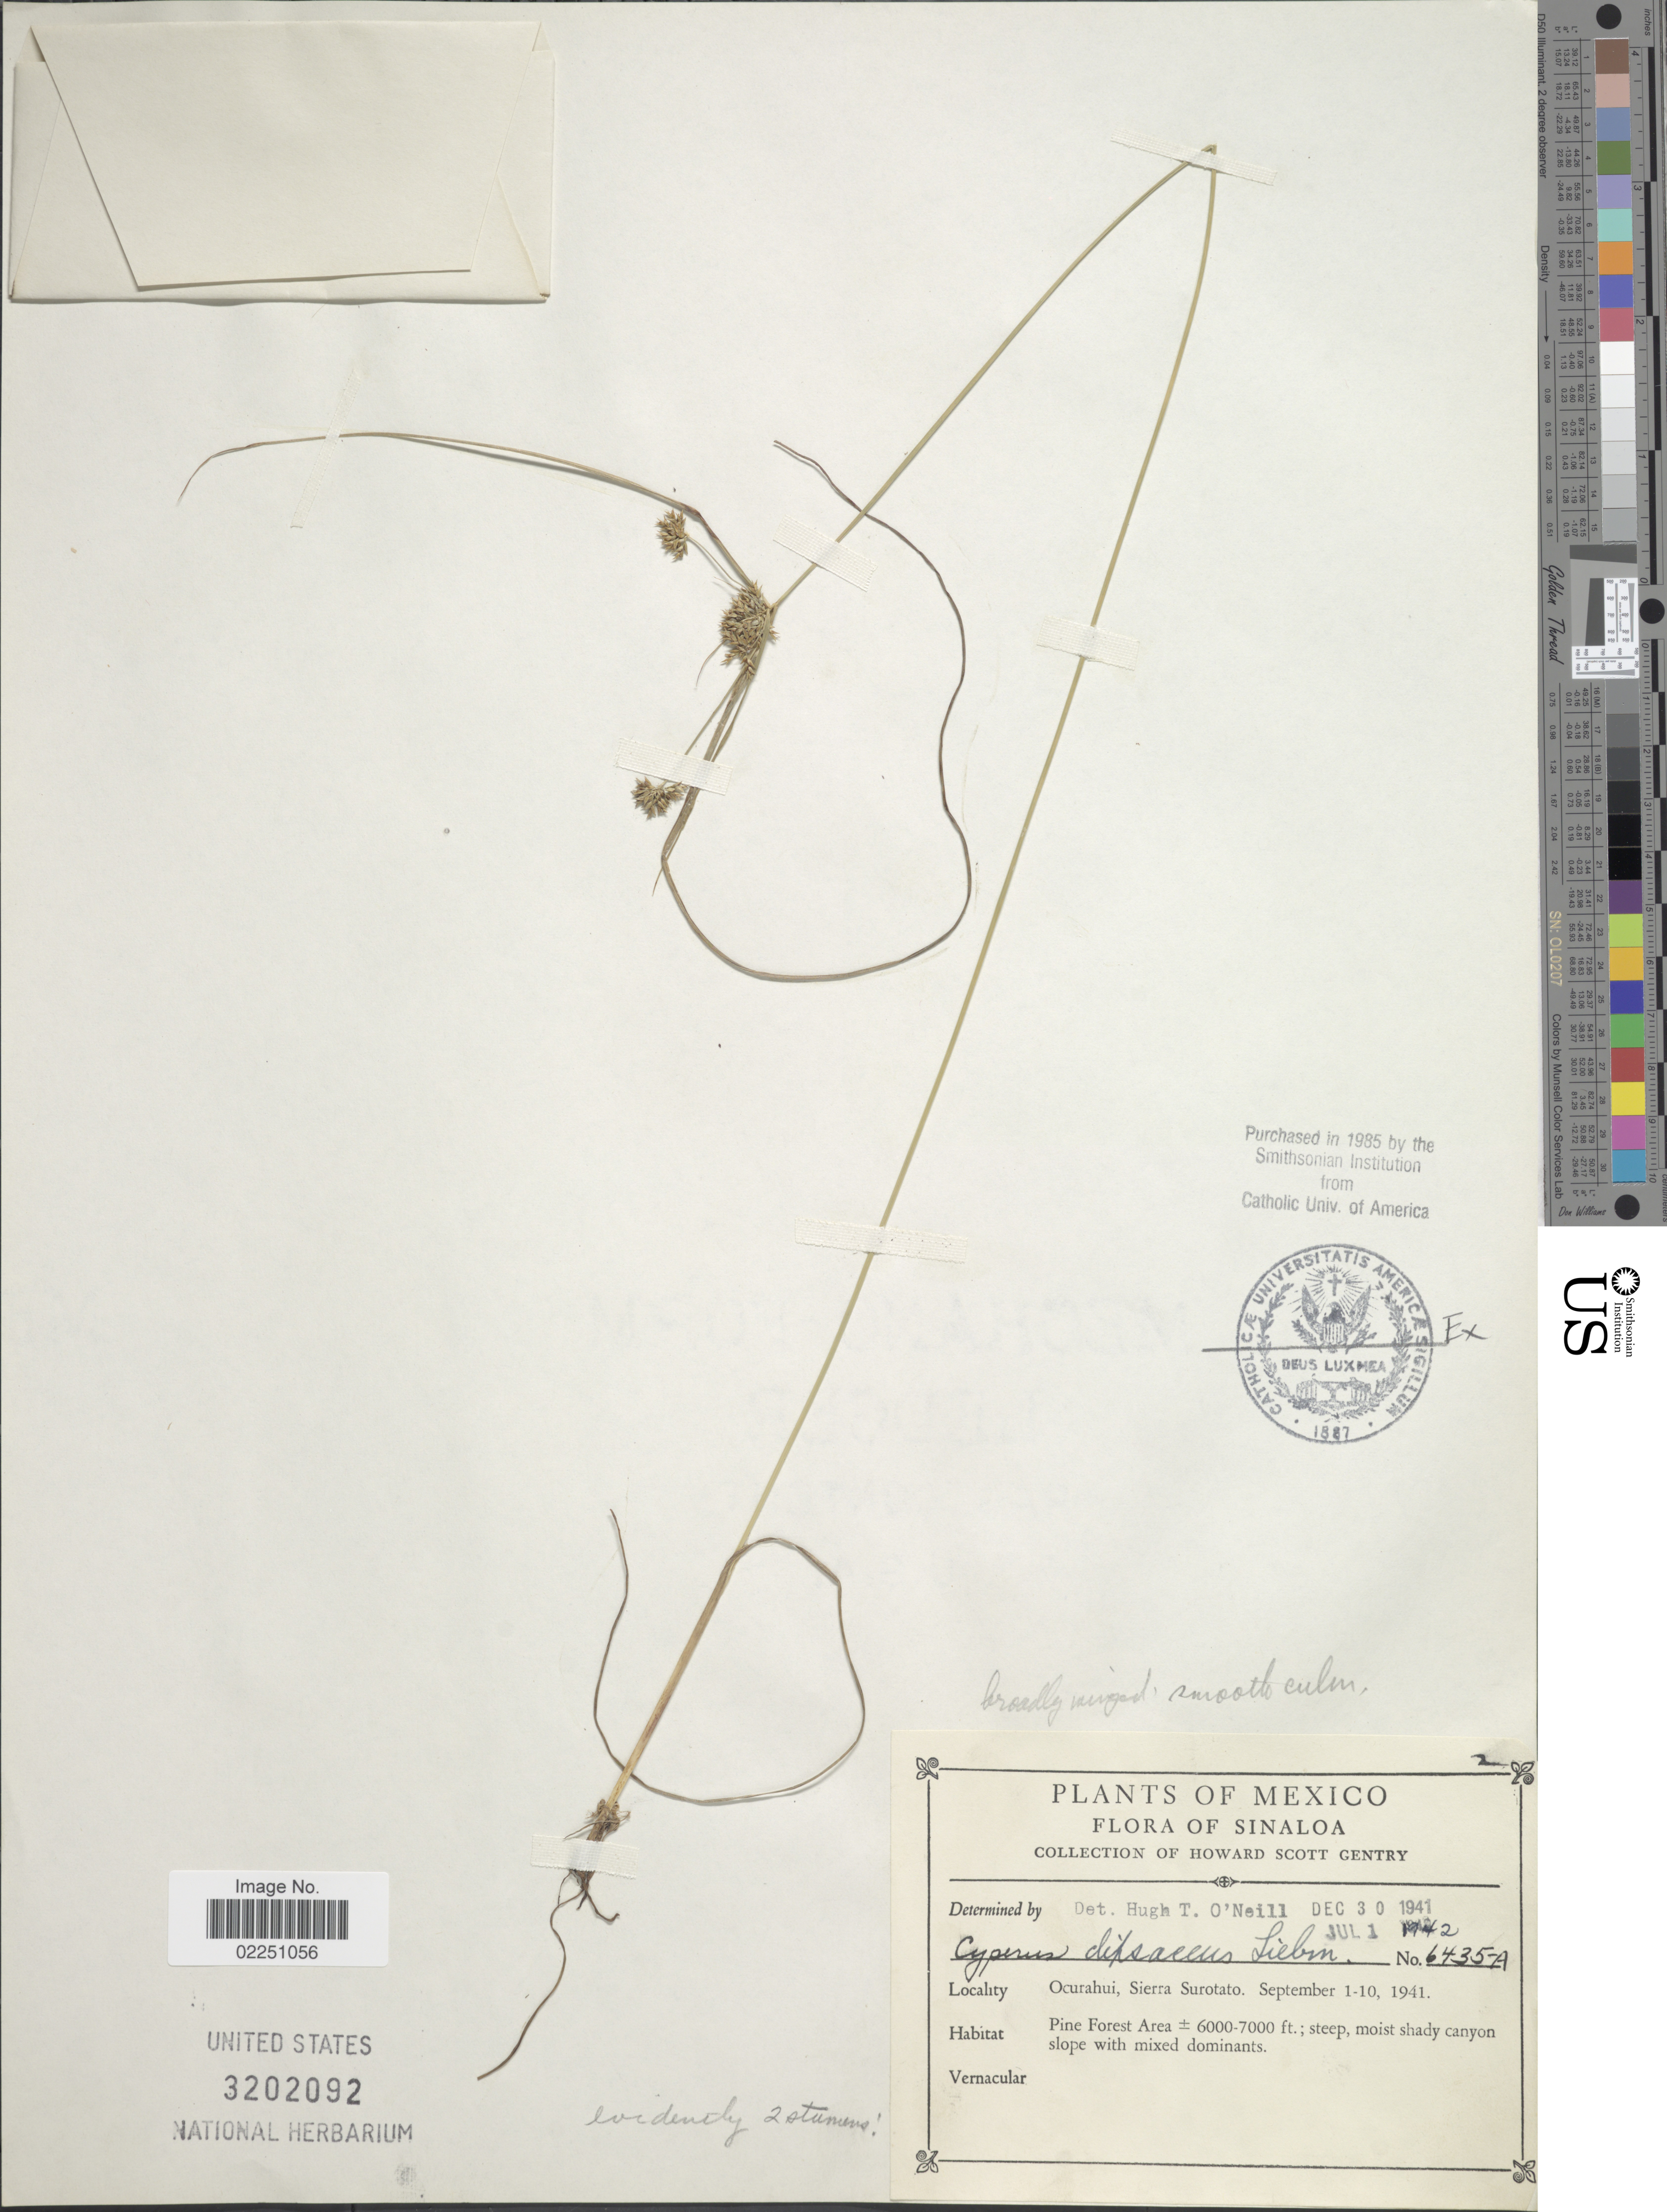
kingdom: Plantae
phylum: Tracheophyta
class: Liliopsida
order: Poales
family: Cyperaceae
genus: Cyperus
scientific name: Cyperus dipsaceus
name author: Liebm.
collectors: H. S. Gentry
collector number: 6435-A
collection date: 1941-09-01/1941-09-10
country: Mexico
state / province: Sinaloa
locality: Ocurahui, Sierra Surotato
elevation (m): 1829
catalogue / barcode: US 3202092